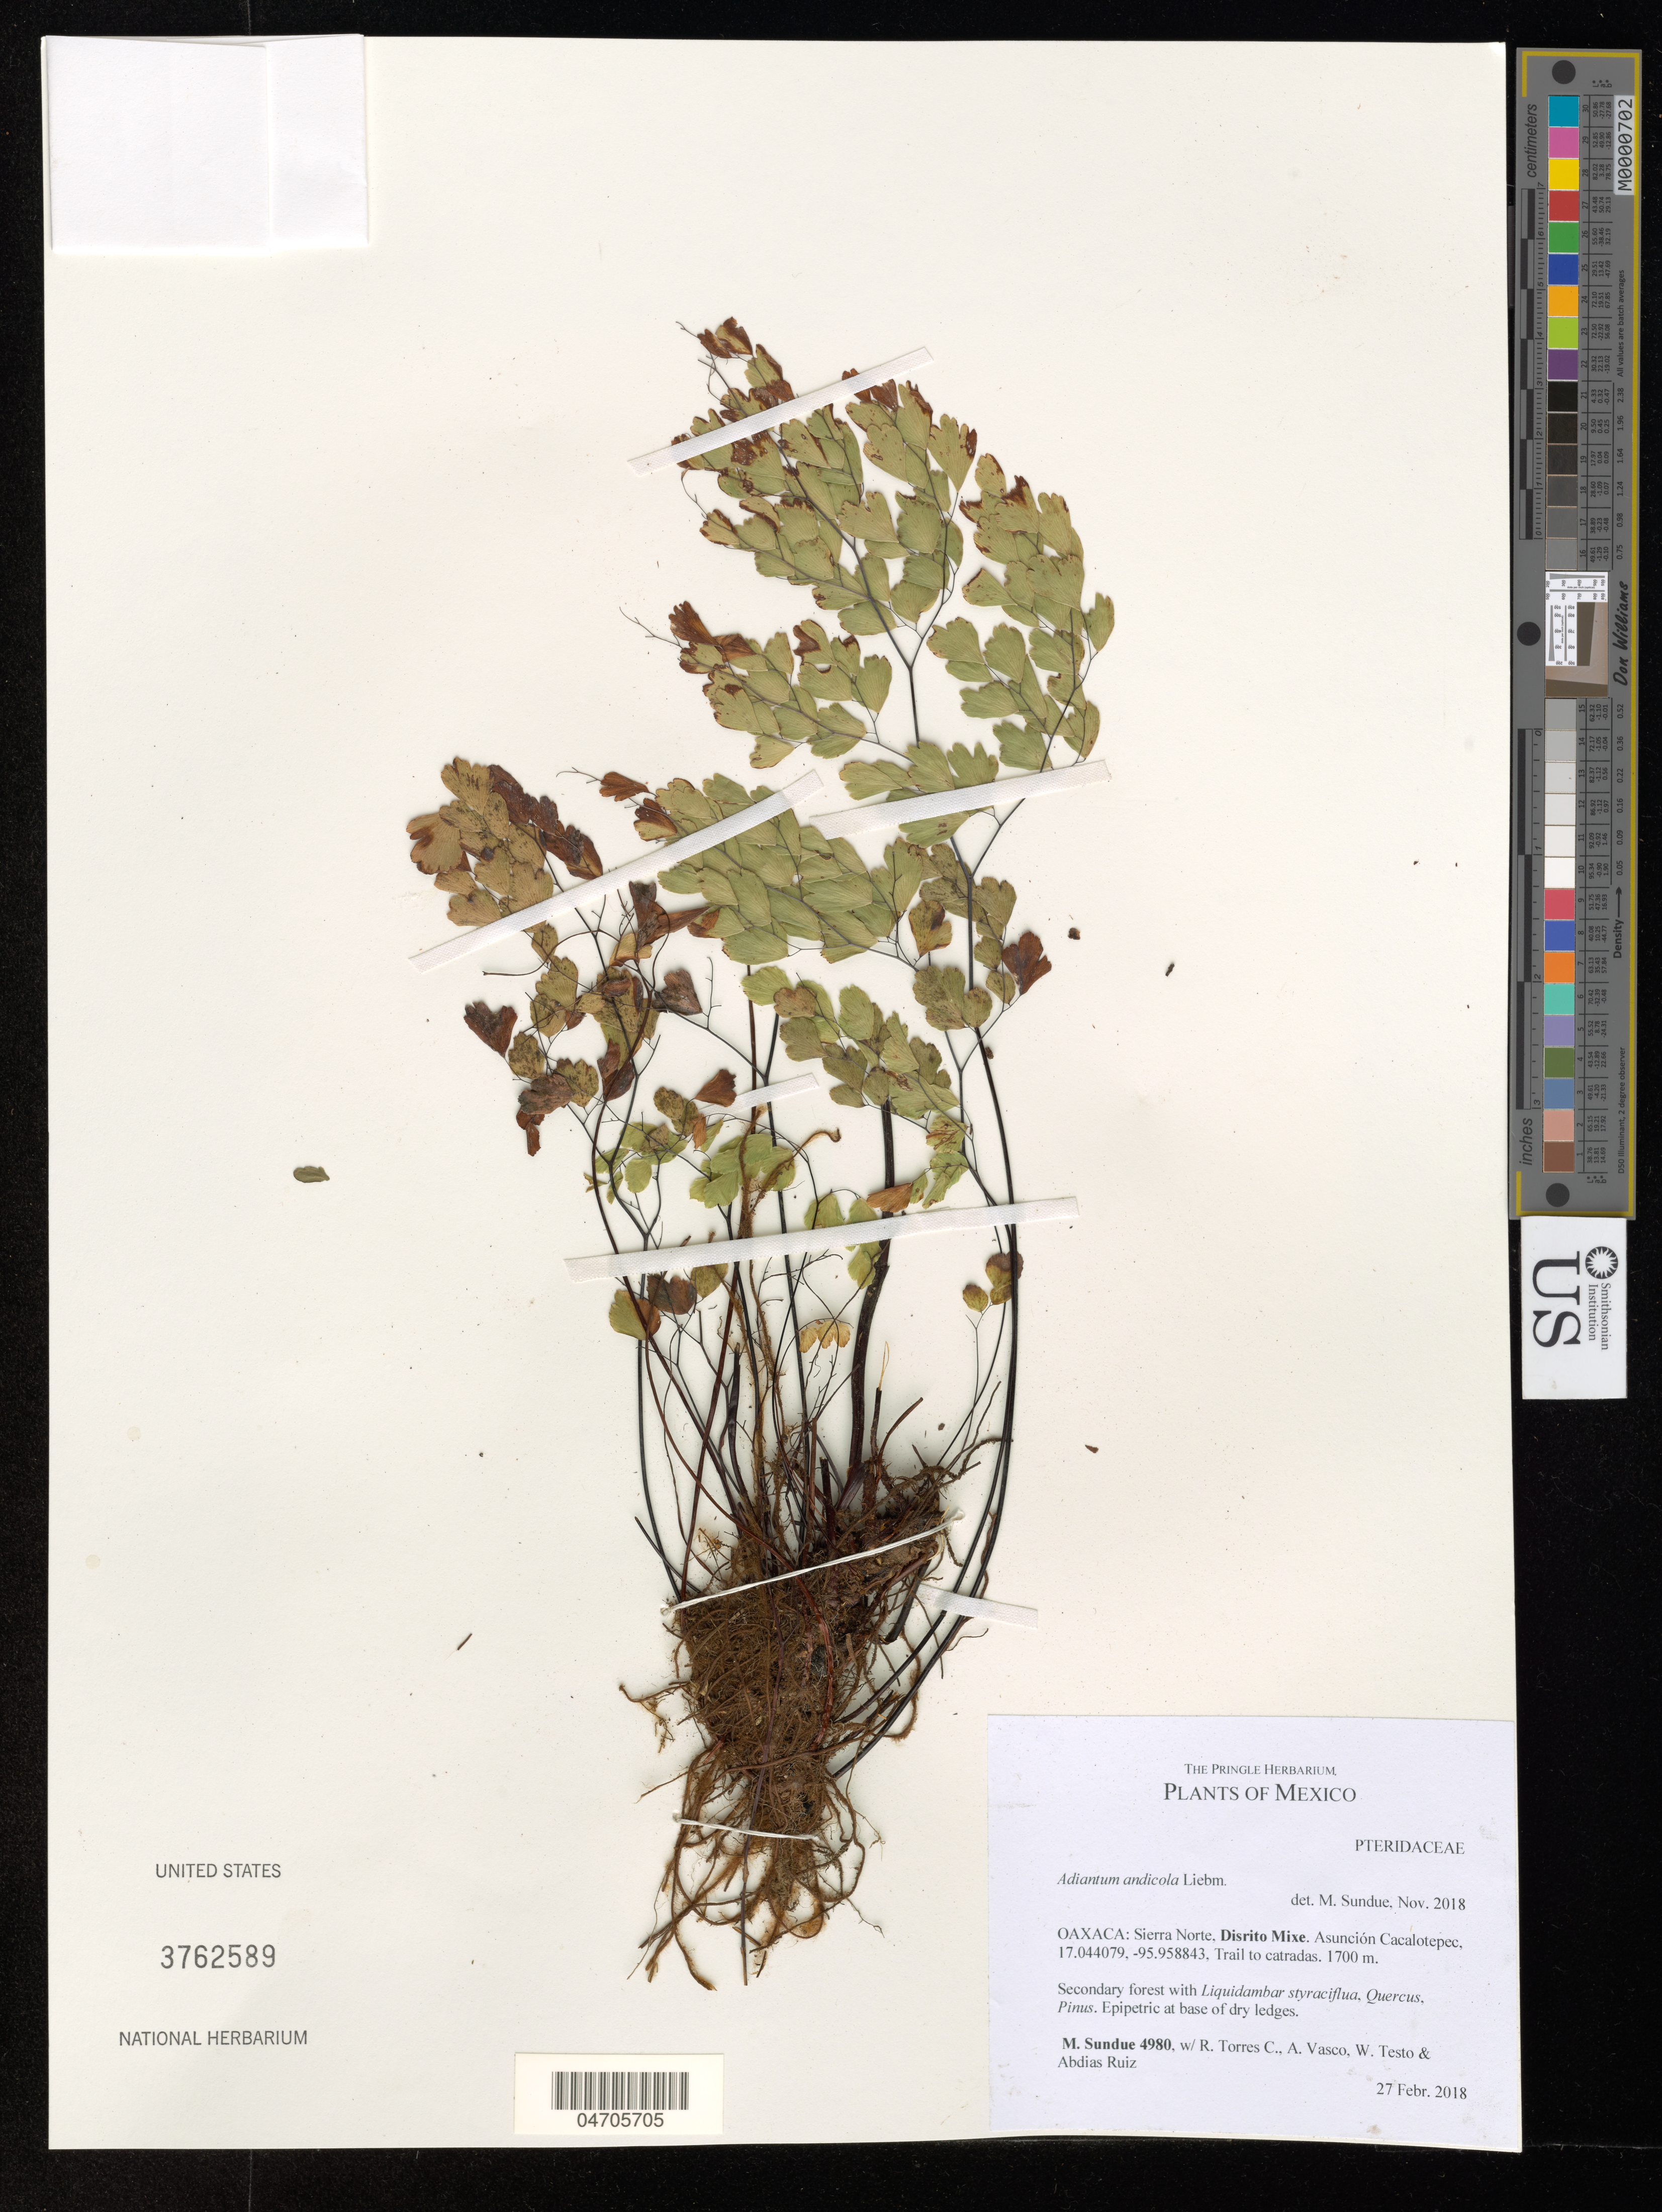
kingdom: Plantae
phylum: Tracheophyta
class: Polypodiopsida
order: Polypodiales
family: Pteridaceae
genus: Adiantum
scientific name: Adiantum andicola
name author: Liebm.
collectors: M. Sundue, R. Torres C., A. Vasco & W. Testo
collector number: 4980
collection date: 2018-02-27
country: Mexico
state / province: Oaxaca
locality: Sierra Norte, Disrito Mixe. Asunción Cacalotepec. Trail to catradas.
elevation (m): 1700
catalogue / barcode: US 3762589